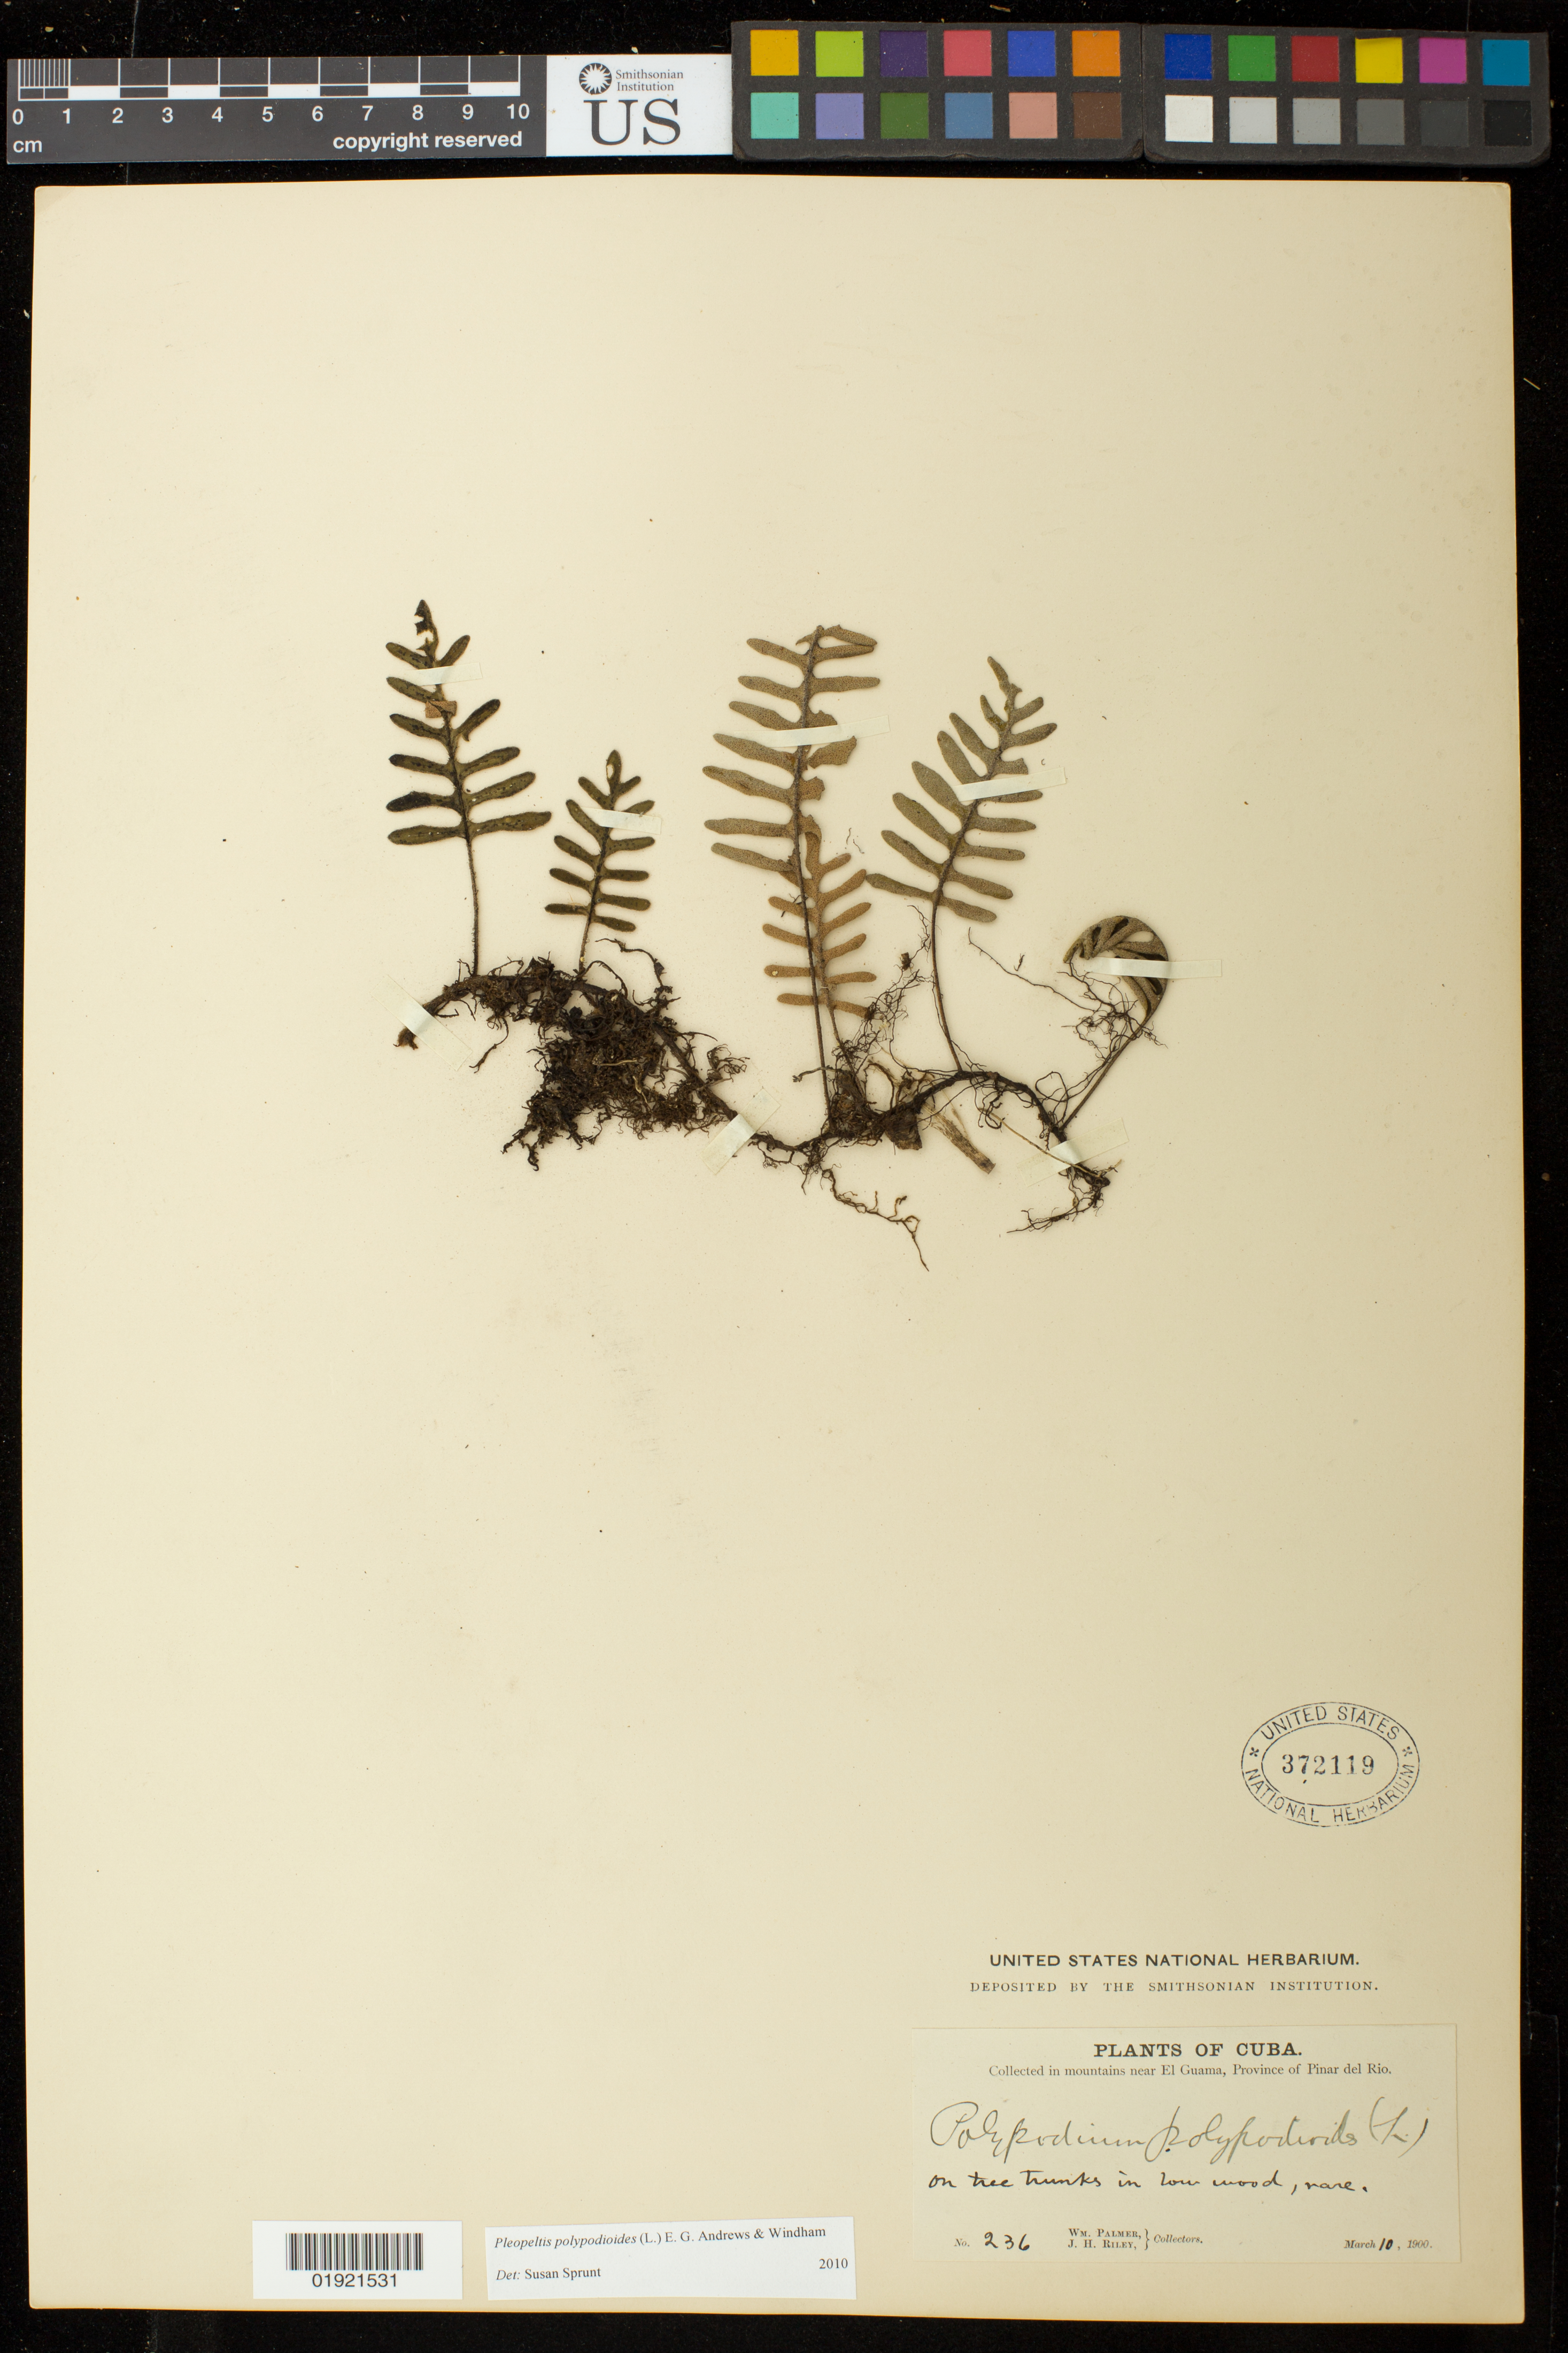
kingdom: Plantae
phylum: Tracheophyta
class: Polypodiopsida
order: Polypodiales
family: Polypodiaceae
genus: Pleopeltis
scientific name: Pleopeltis polypodioides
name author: (L.) E.G. Andrews & Windham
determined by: Sprunt, S. V.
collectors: W. M. Palmer & J. H. Riley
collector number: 236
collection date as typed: March 10, 1900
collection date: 1900-03-10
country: Cuba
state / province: Pinar del Río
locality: in mountains near El Guama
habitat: on tree trunks in low wood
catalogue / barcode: US 372119